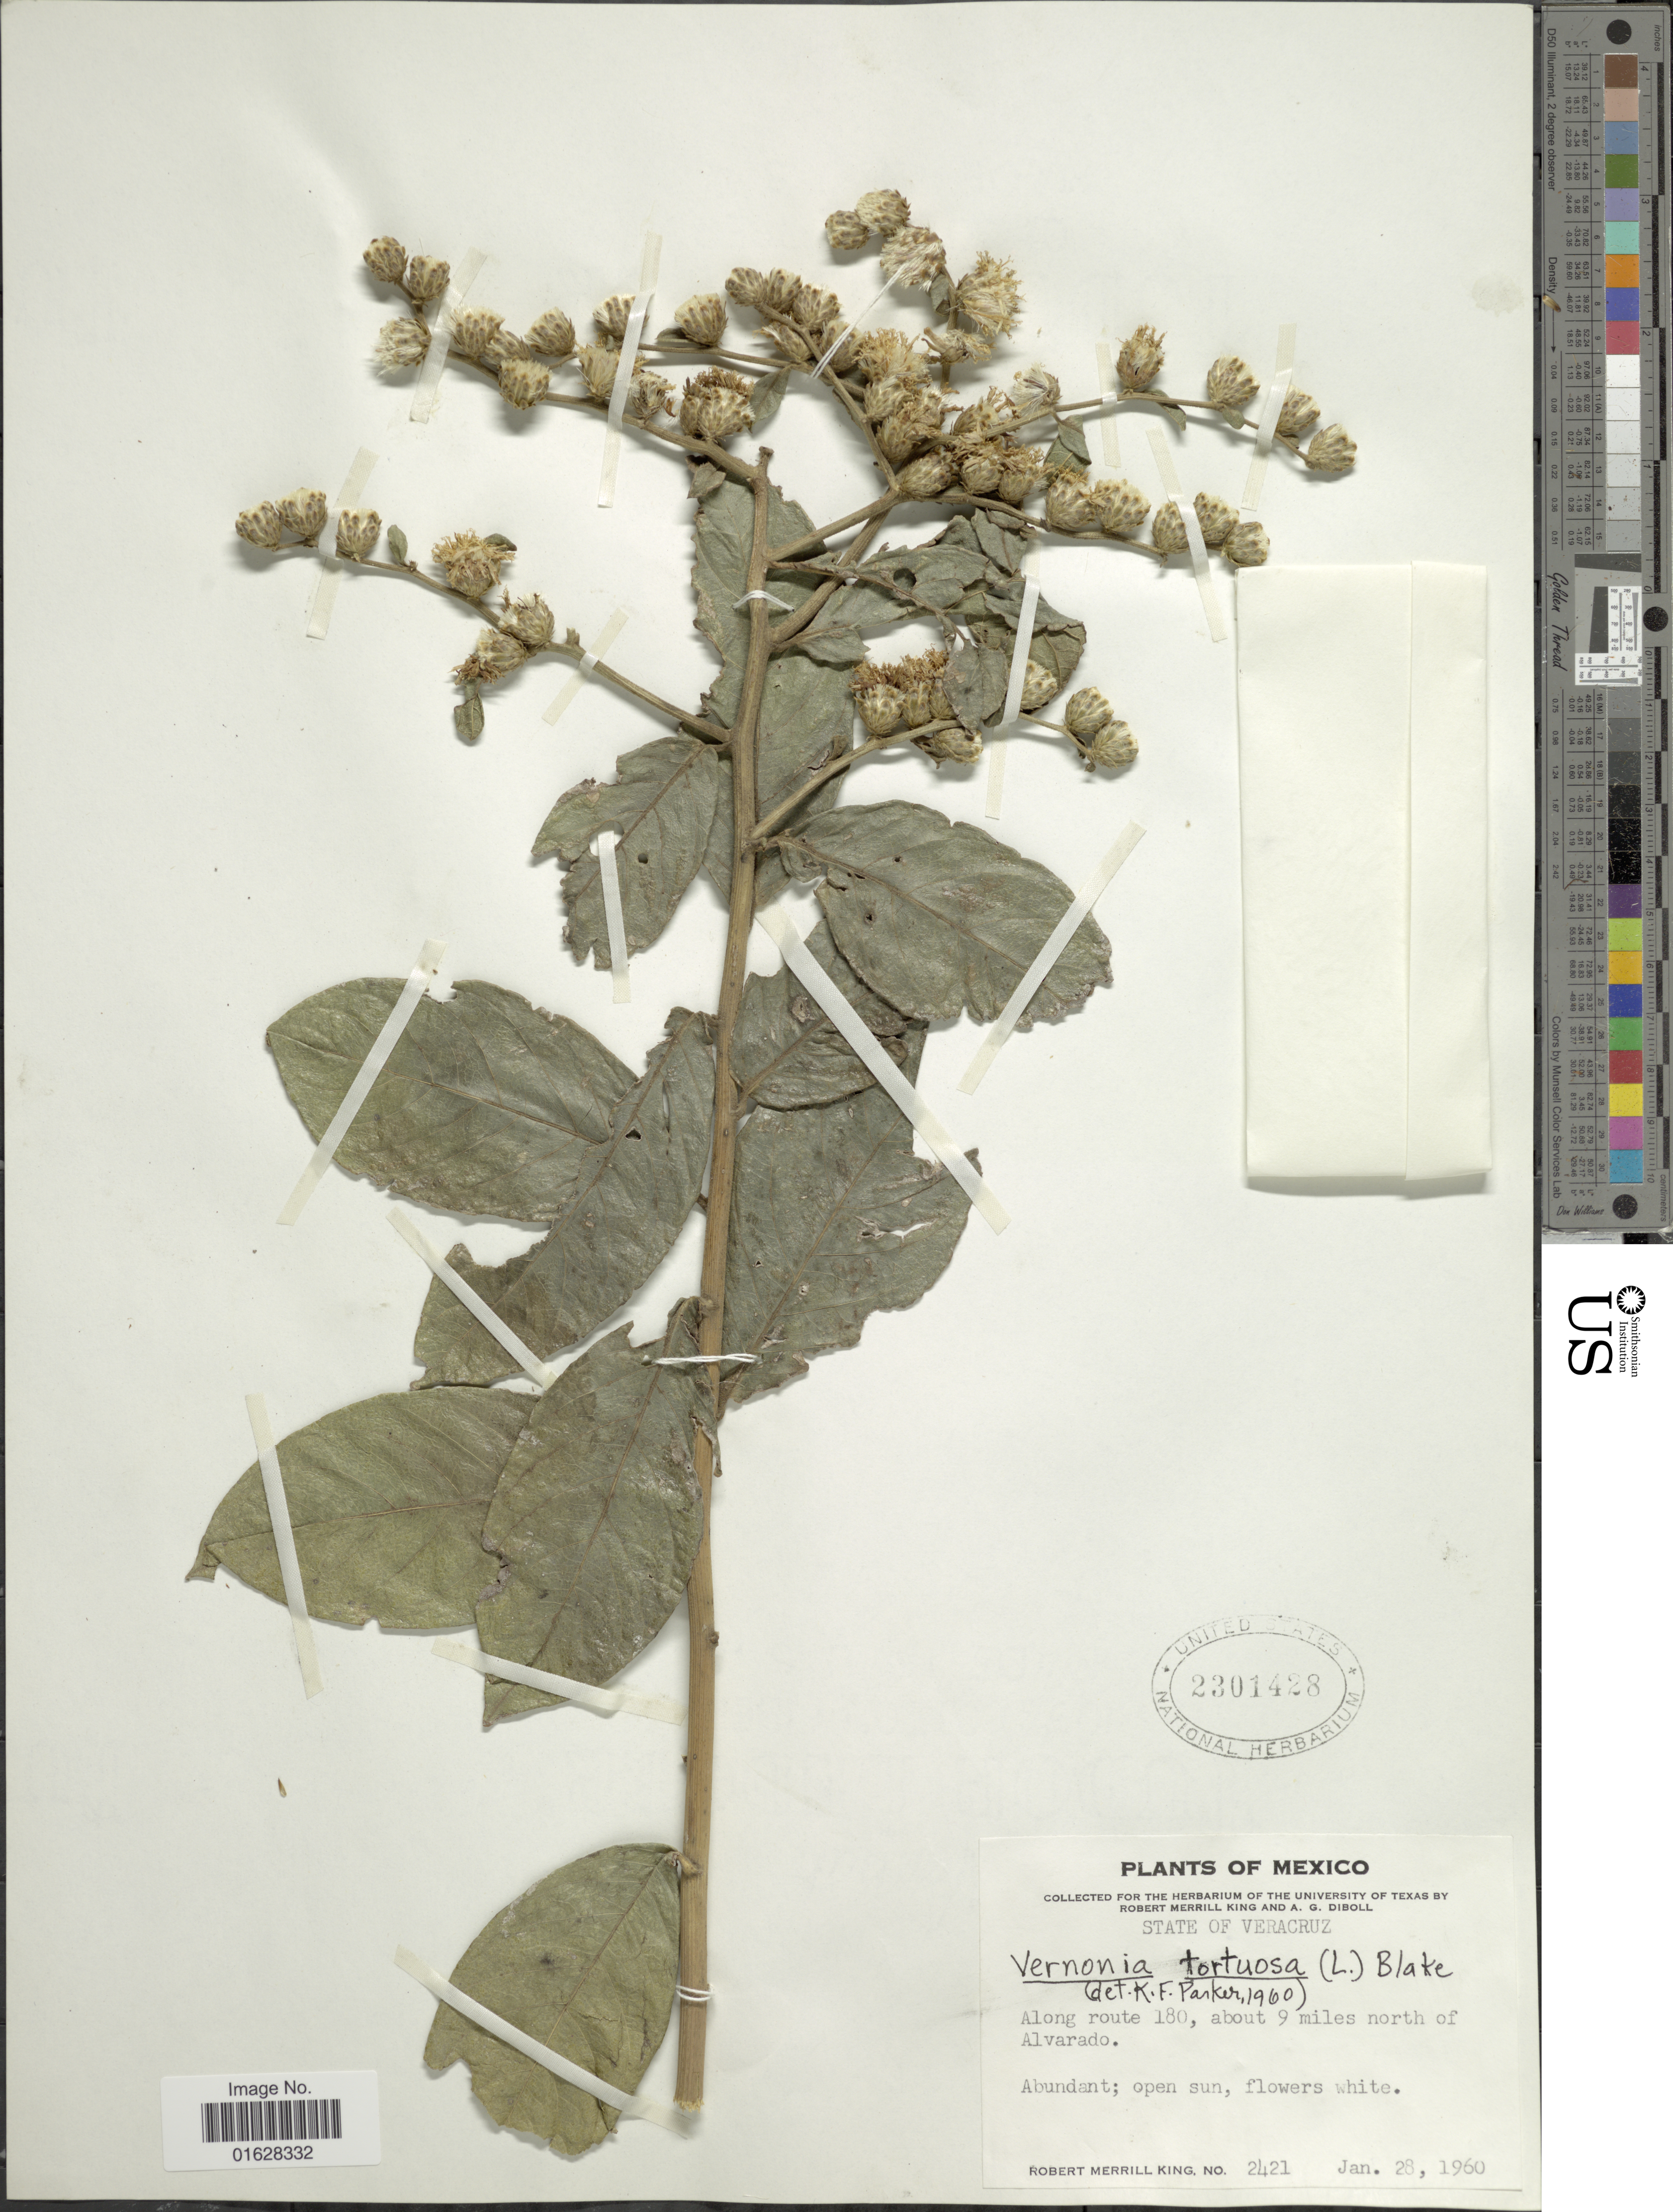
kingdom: Plantae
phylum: Tracheophyta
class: Magnoliopsida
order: Asterales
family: Asteraceae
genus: Lepidaploa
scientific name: Lepidaploa tortuosa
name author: (L.) H. Rob.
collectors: R. M. King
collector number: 2421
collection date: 1960-01-28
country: Mexico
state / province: Veracruz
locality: State of Veracruz, along route 180, about 9 miles north of Alvarado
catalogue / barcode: US 2301428